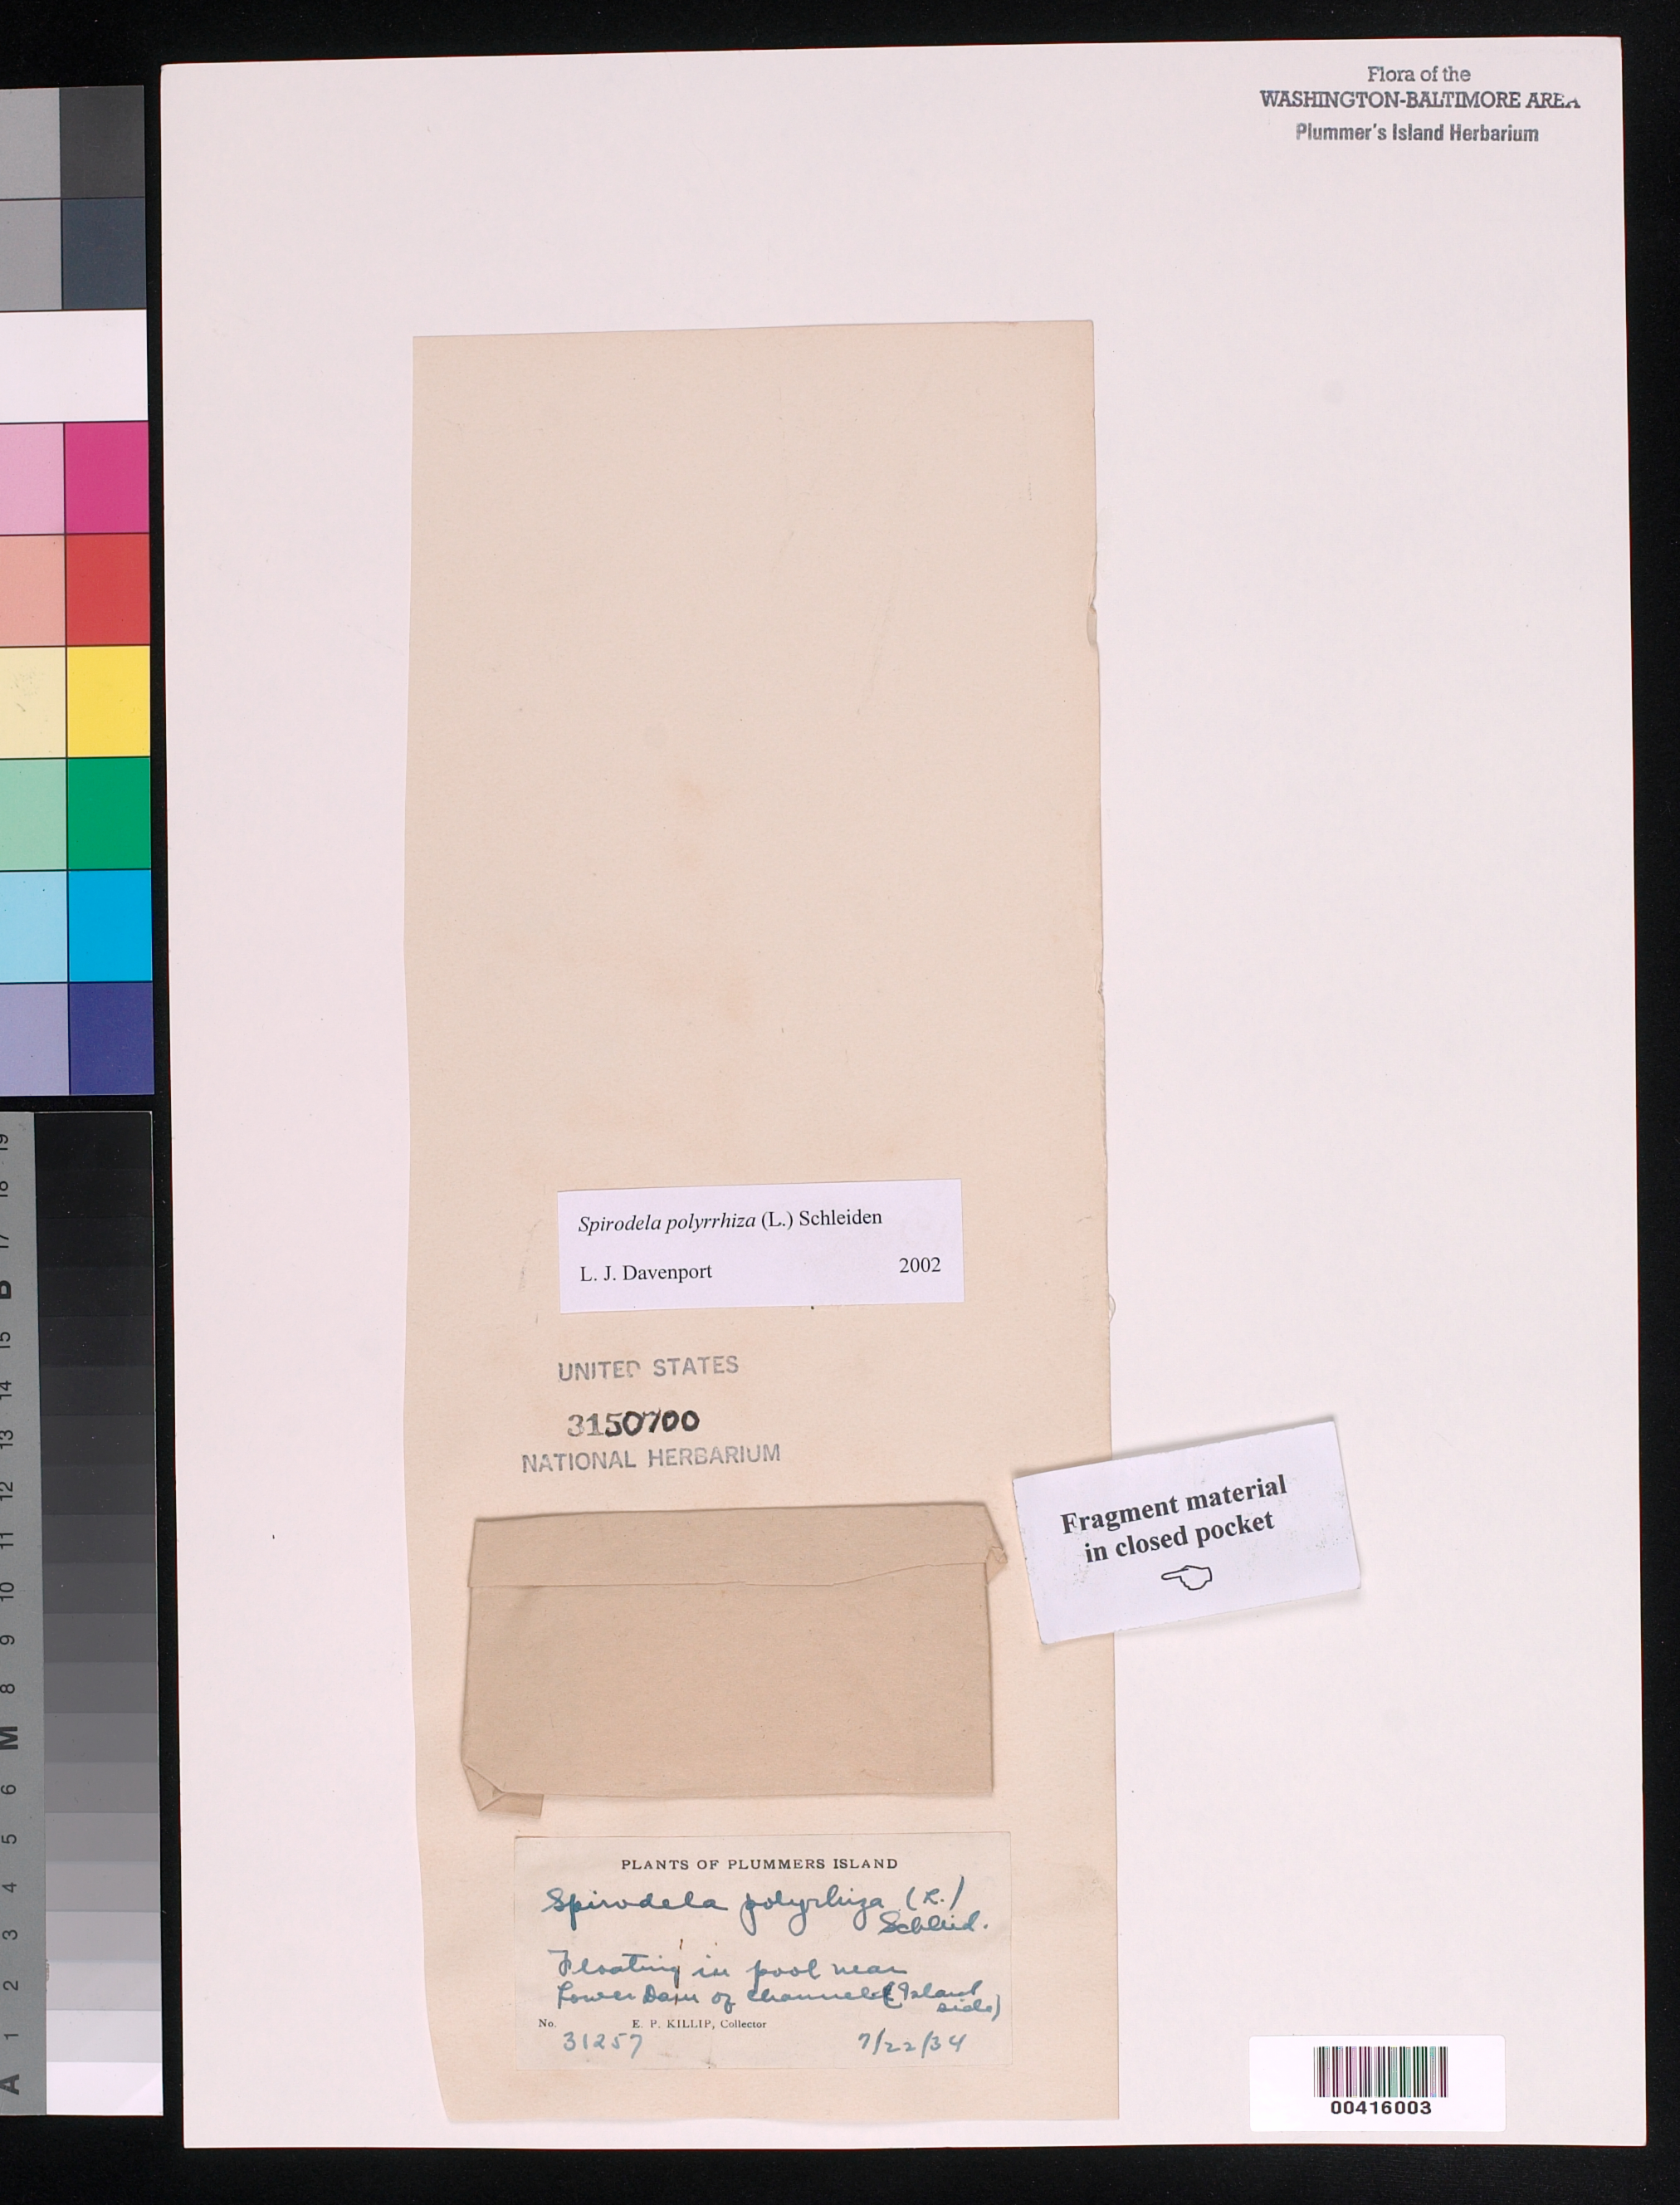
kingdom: Plantae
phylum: Tracheophyta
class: Liliopsida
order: Alismatales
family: Araceae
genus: Spirodela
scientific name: Spirodela polyrrhiza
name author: (L.) Schleid.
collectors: E. P. Killip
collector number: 31257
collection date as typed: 22 Jul 1934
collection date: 1934-07-22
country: United States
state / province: Maryland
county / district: Montgomery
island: Plummers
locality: Plummer's Island; pool near lower dam of channel, (Island side), C. & O. Canal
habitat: Floating in pool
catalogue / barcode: US 3150700